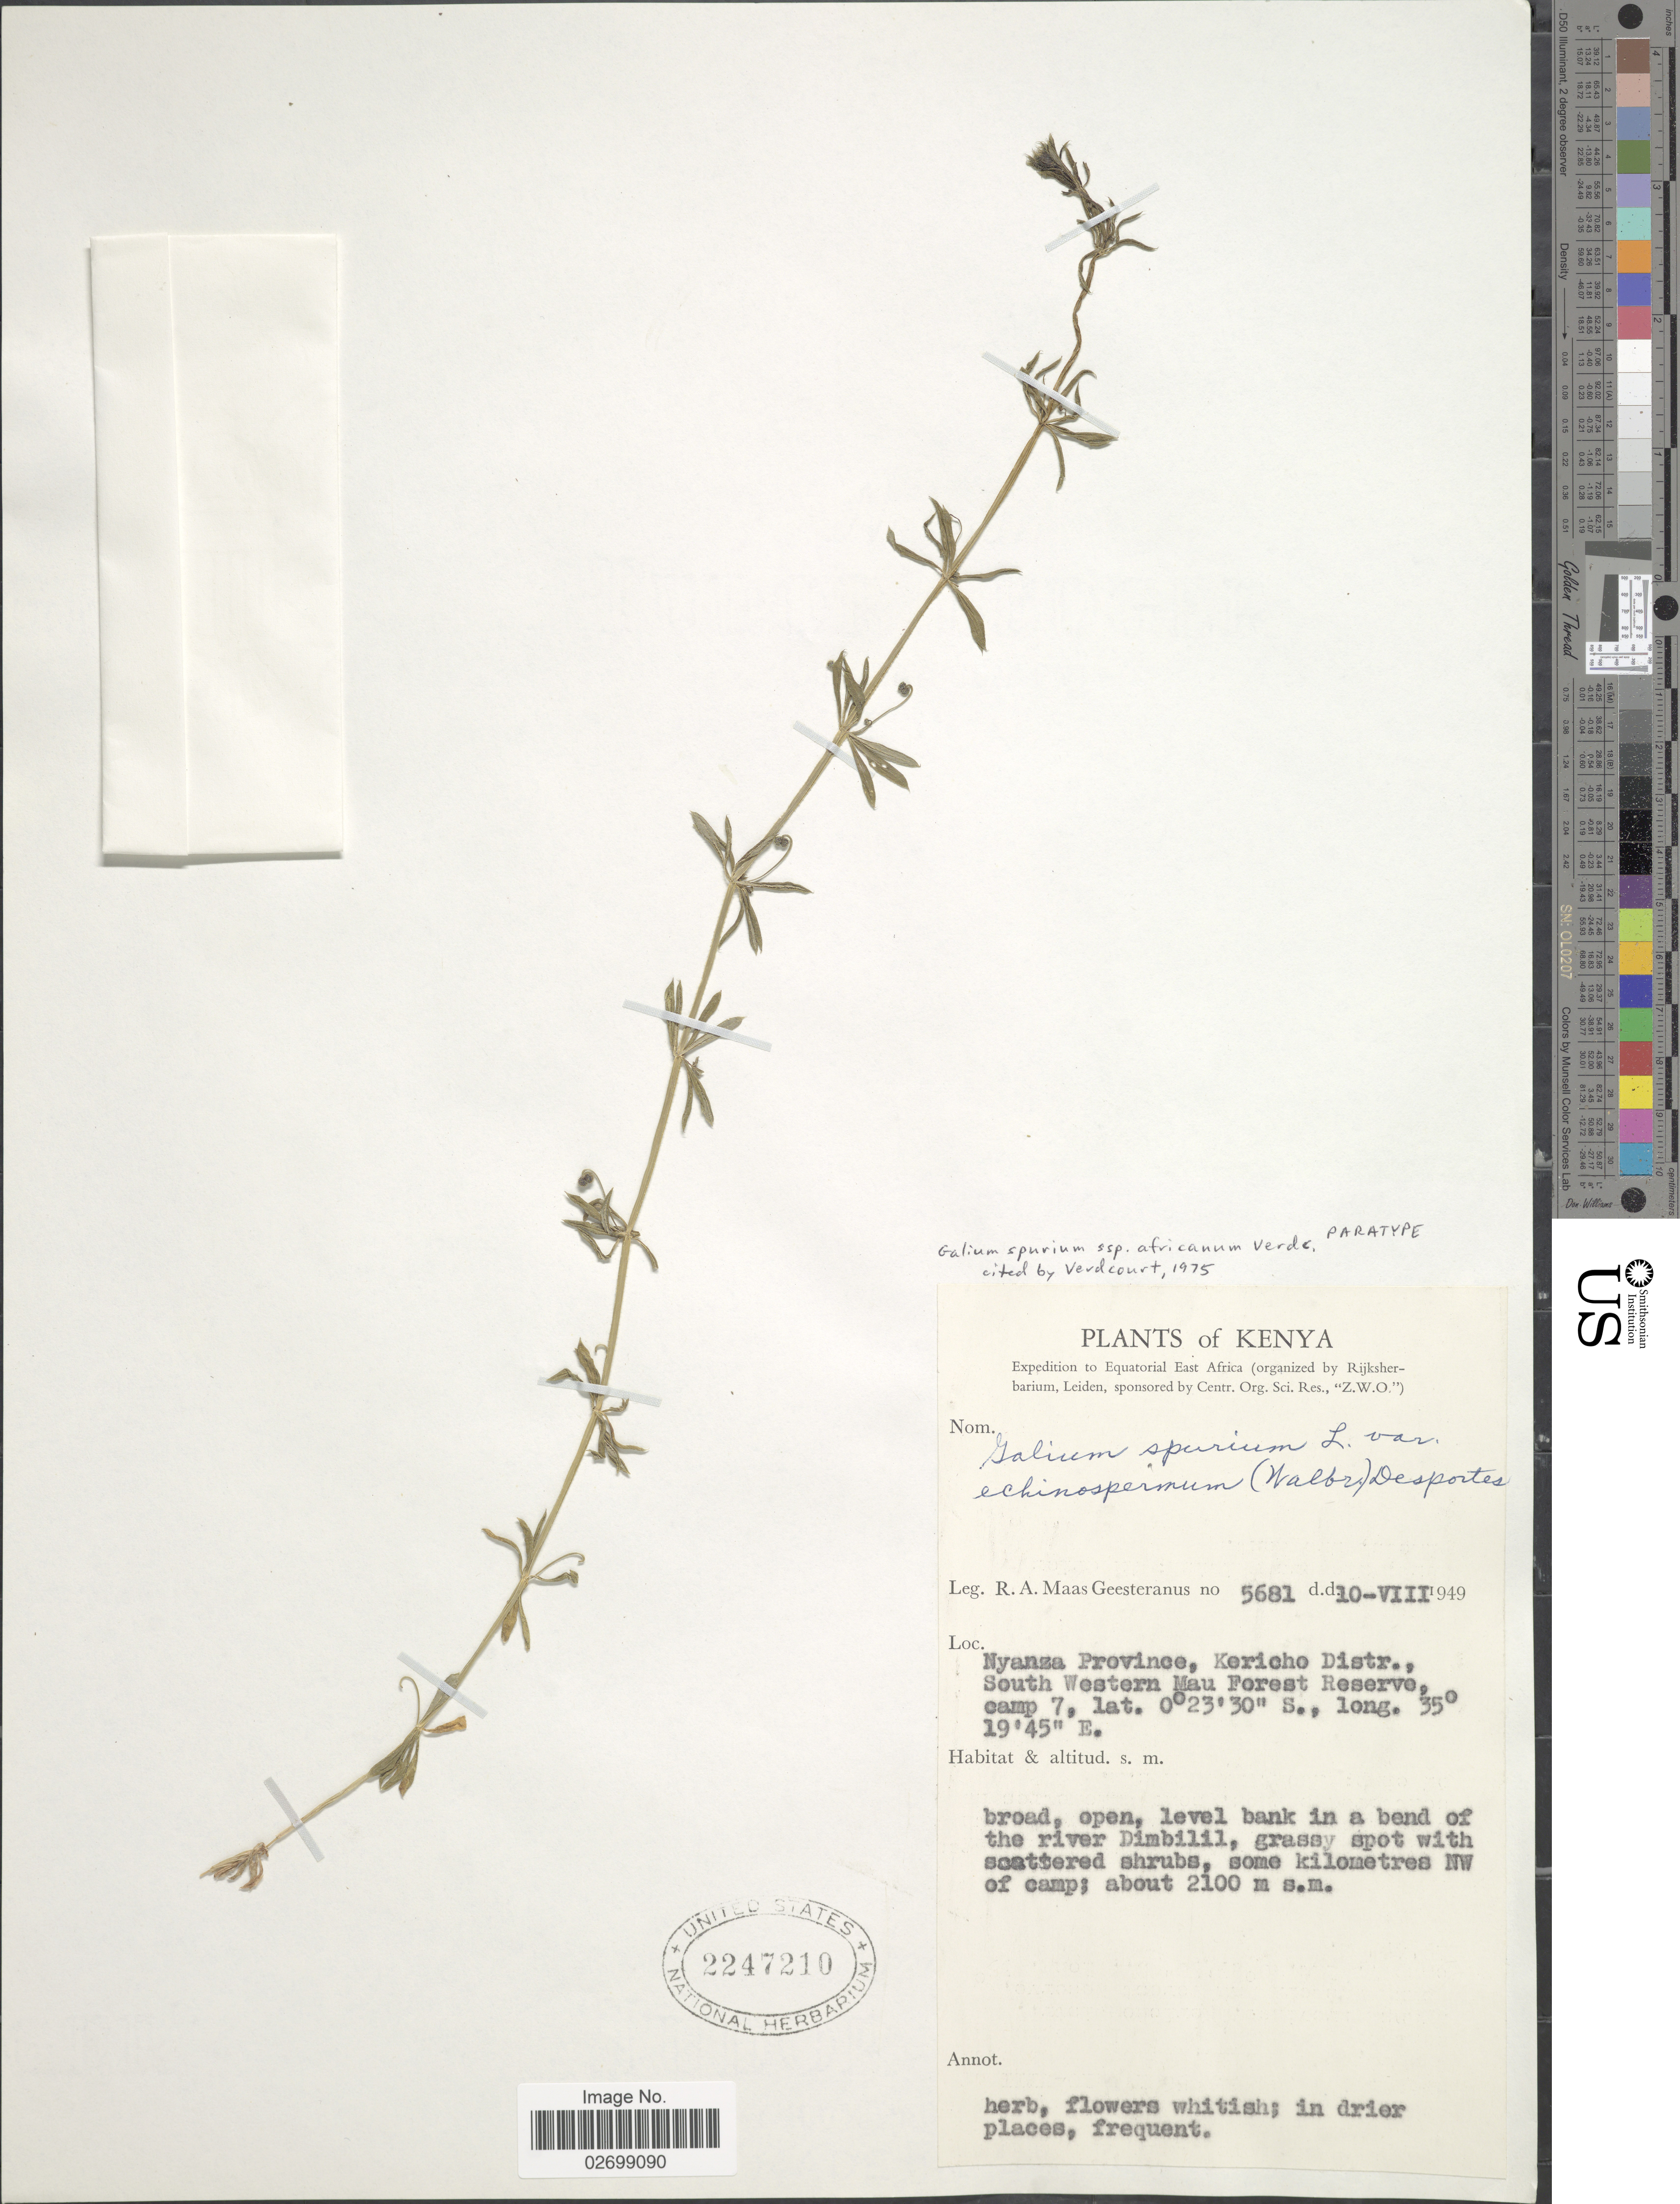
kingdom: Plantae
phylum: Tracheophyta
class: Magnoliopsida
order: Gentianales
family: Rubiaceae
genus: Galium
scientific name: Galium spurium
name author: L.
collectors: R. A. Maas Geesteranus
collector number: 5681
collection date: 1949-08-10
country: Kenya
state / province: Kericho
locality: Nyanza Province, Keriche Distr., South Western Mau Forest Reserve camp 7, broad, open, level bank in a bend of the river Dimbilil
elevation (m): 2100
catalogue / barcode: US 2247210